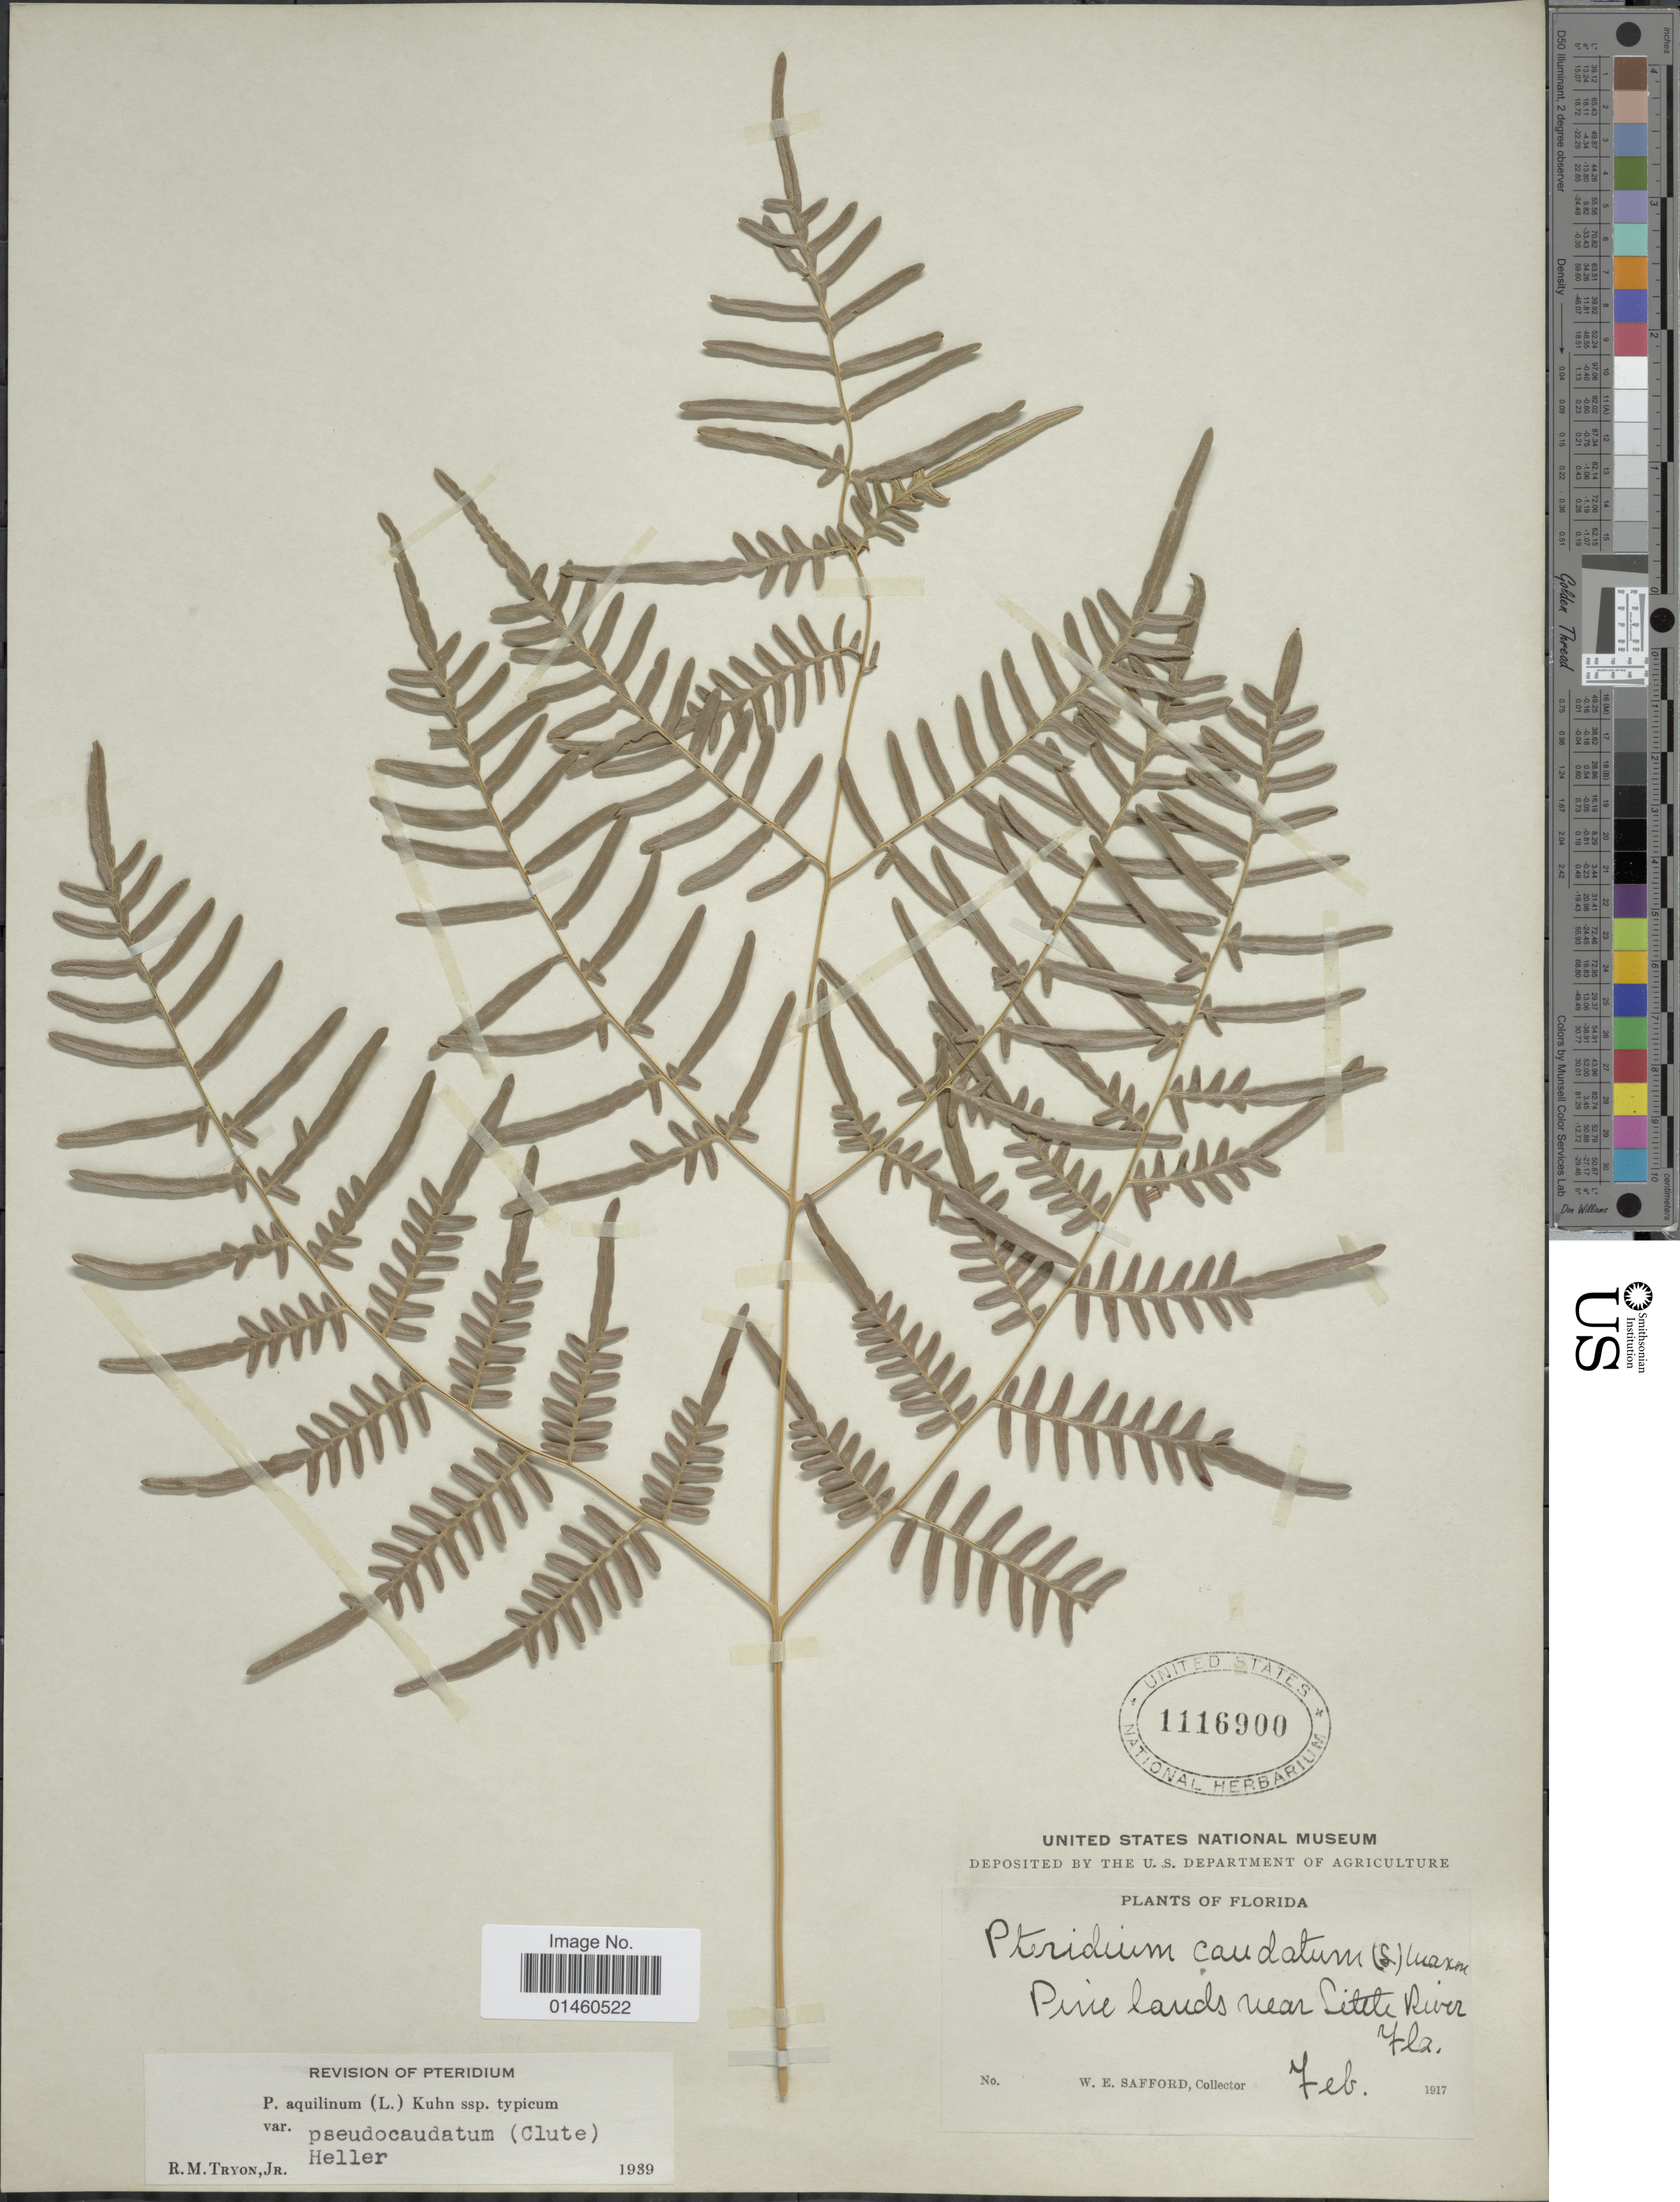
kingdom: Plantae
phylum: Tracheophyta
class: Polypodiopsida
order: Polypodiales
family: Dennstaedtiaceae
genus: Pteridium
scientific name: Pteridium aquilinum var. pseudocaudatum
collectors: W. E. Safford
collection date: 1917-02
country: United States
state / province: Florida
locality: Pine lands near Little River.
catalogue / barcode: US 1116900